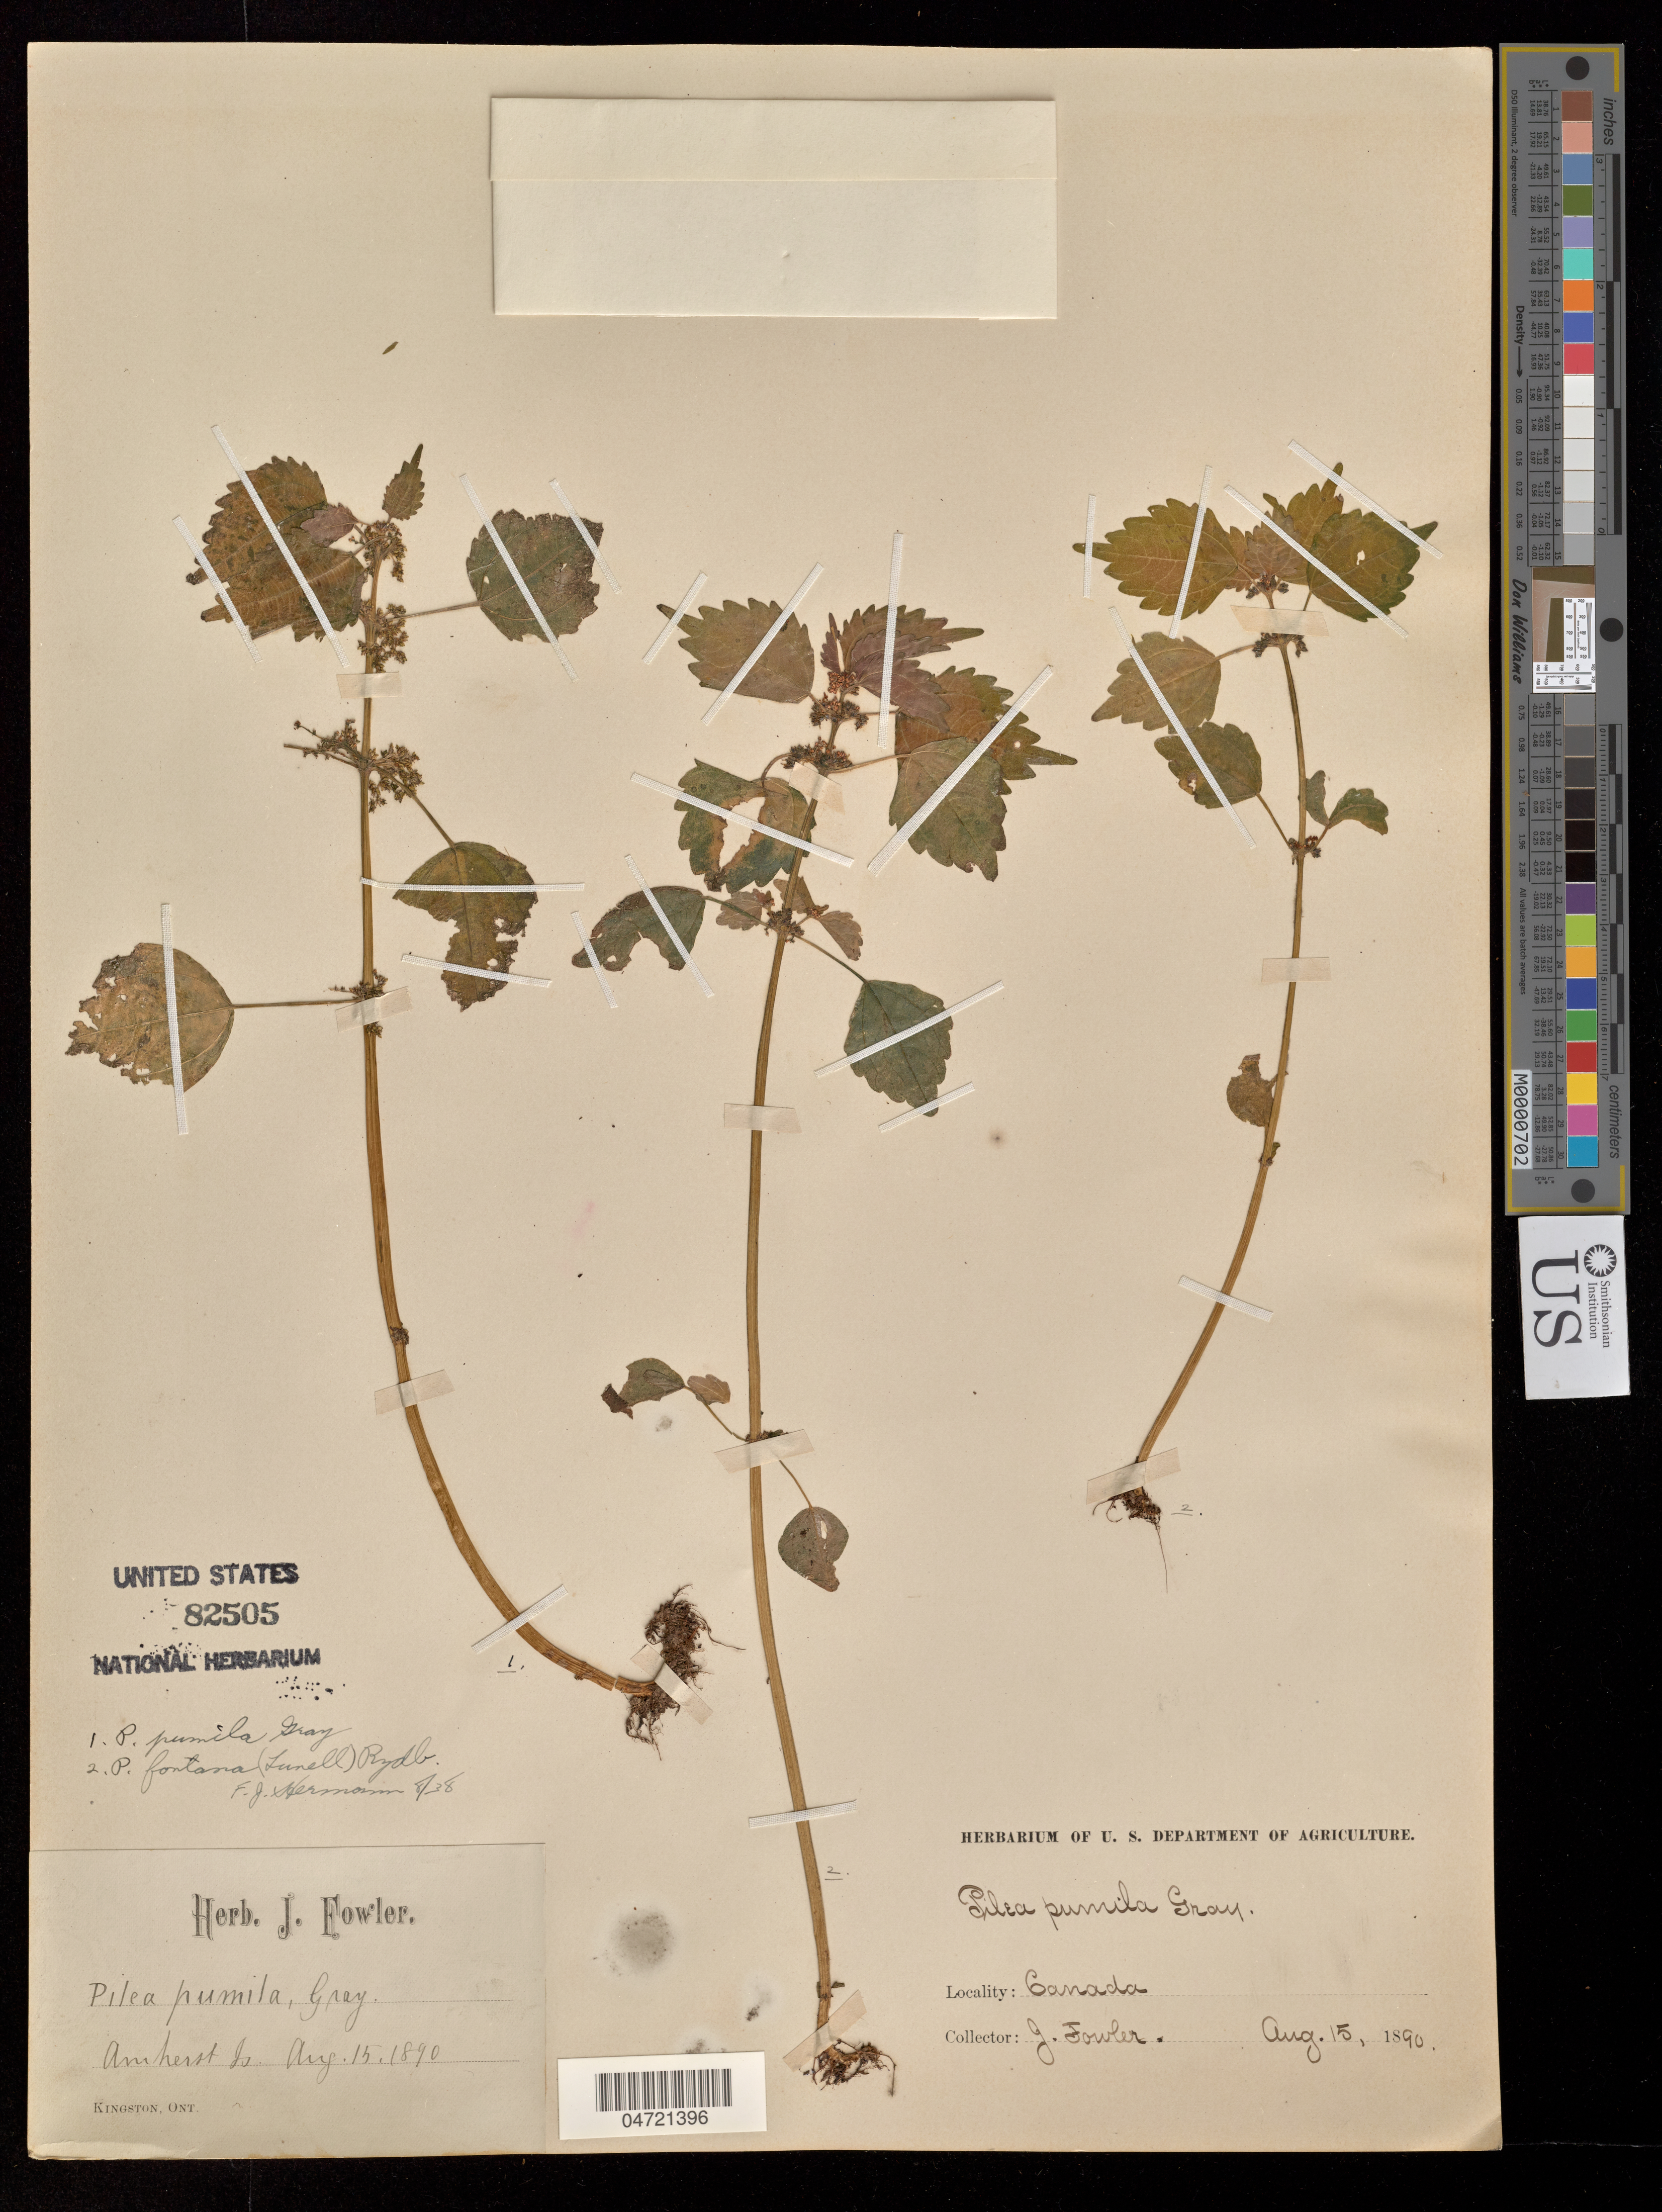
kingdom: Plantae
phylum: Tracheophyta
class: Magnoliopsida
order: Rosales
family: Urticaceae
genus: Pilea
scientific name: Pilea pumila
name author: (L.) A. Gray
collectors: J. Fowler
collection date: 1890-08-15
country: Canada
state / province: Ontario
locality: Amherst Island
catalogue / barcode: US 82505